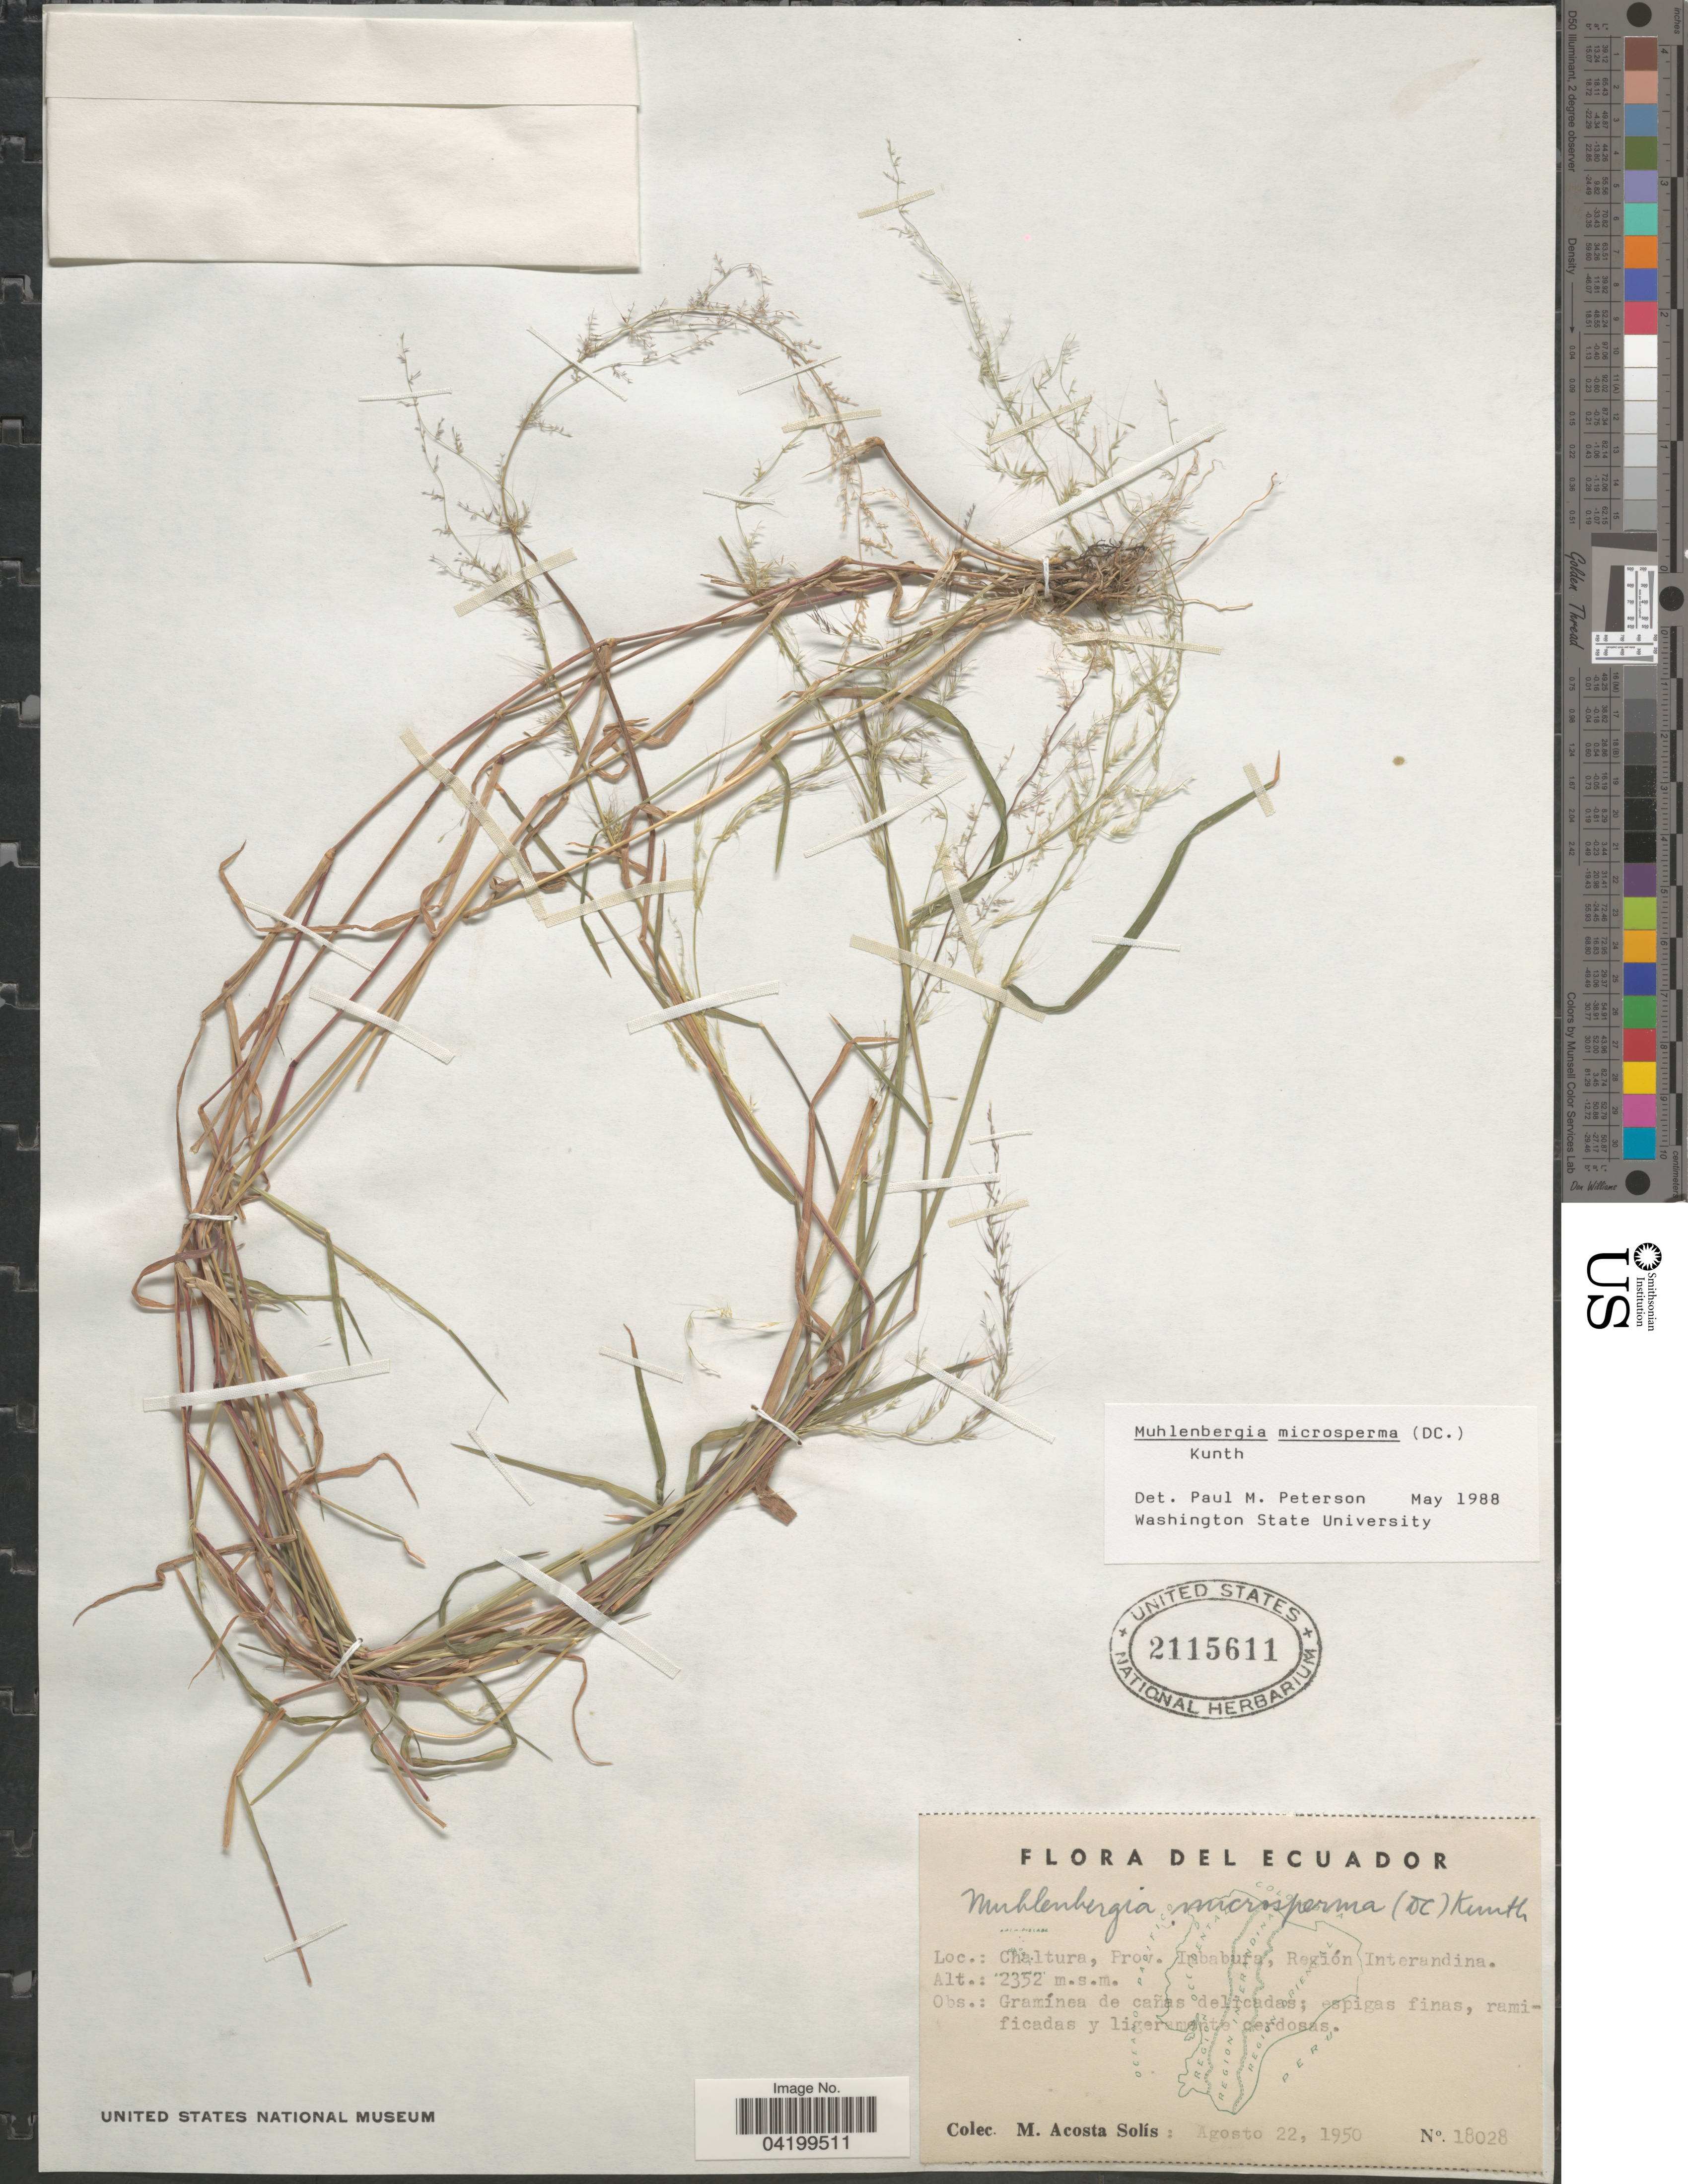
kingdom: Plantae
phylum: Tracheophyta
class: Liliopsida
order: Poales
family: Poaceae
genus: Muhlenbergia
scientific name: Muhlenbergia microsperma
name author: (DC.) Kunth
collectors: M. Acosta Solis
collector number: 18028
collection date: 1950-08-22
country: Ecuador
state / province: Imbabura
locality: Chaltura, Región Interandina.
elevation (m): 2352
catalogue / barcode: US 2115611